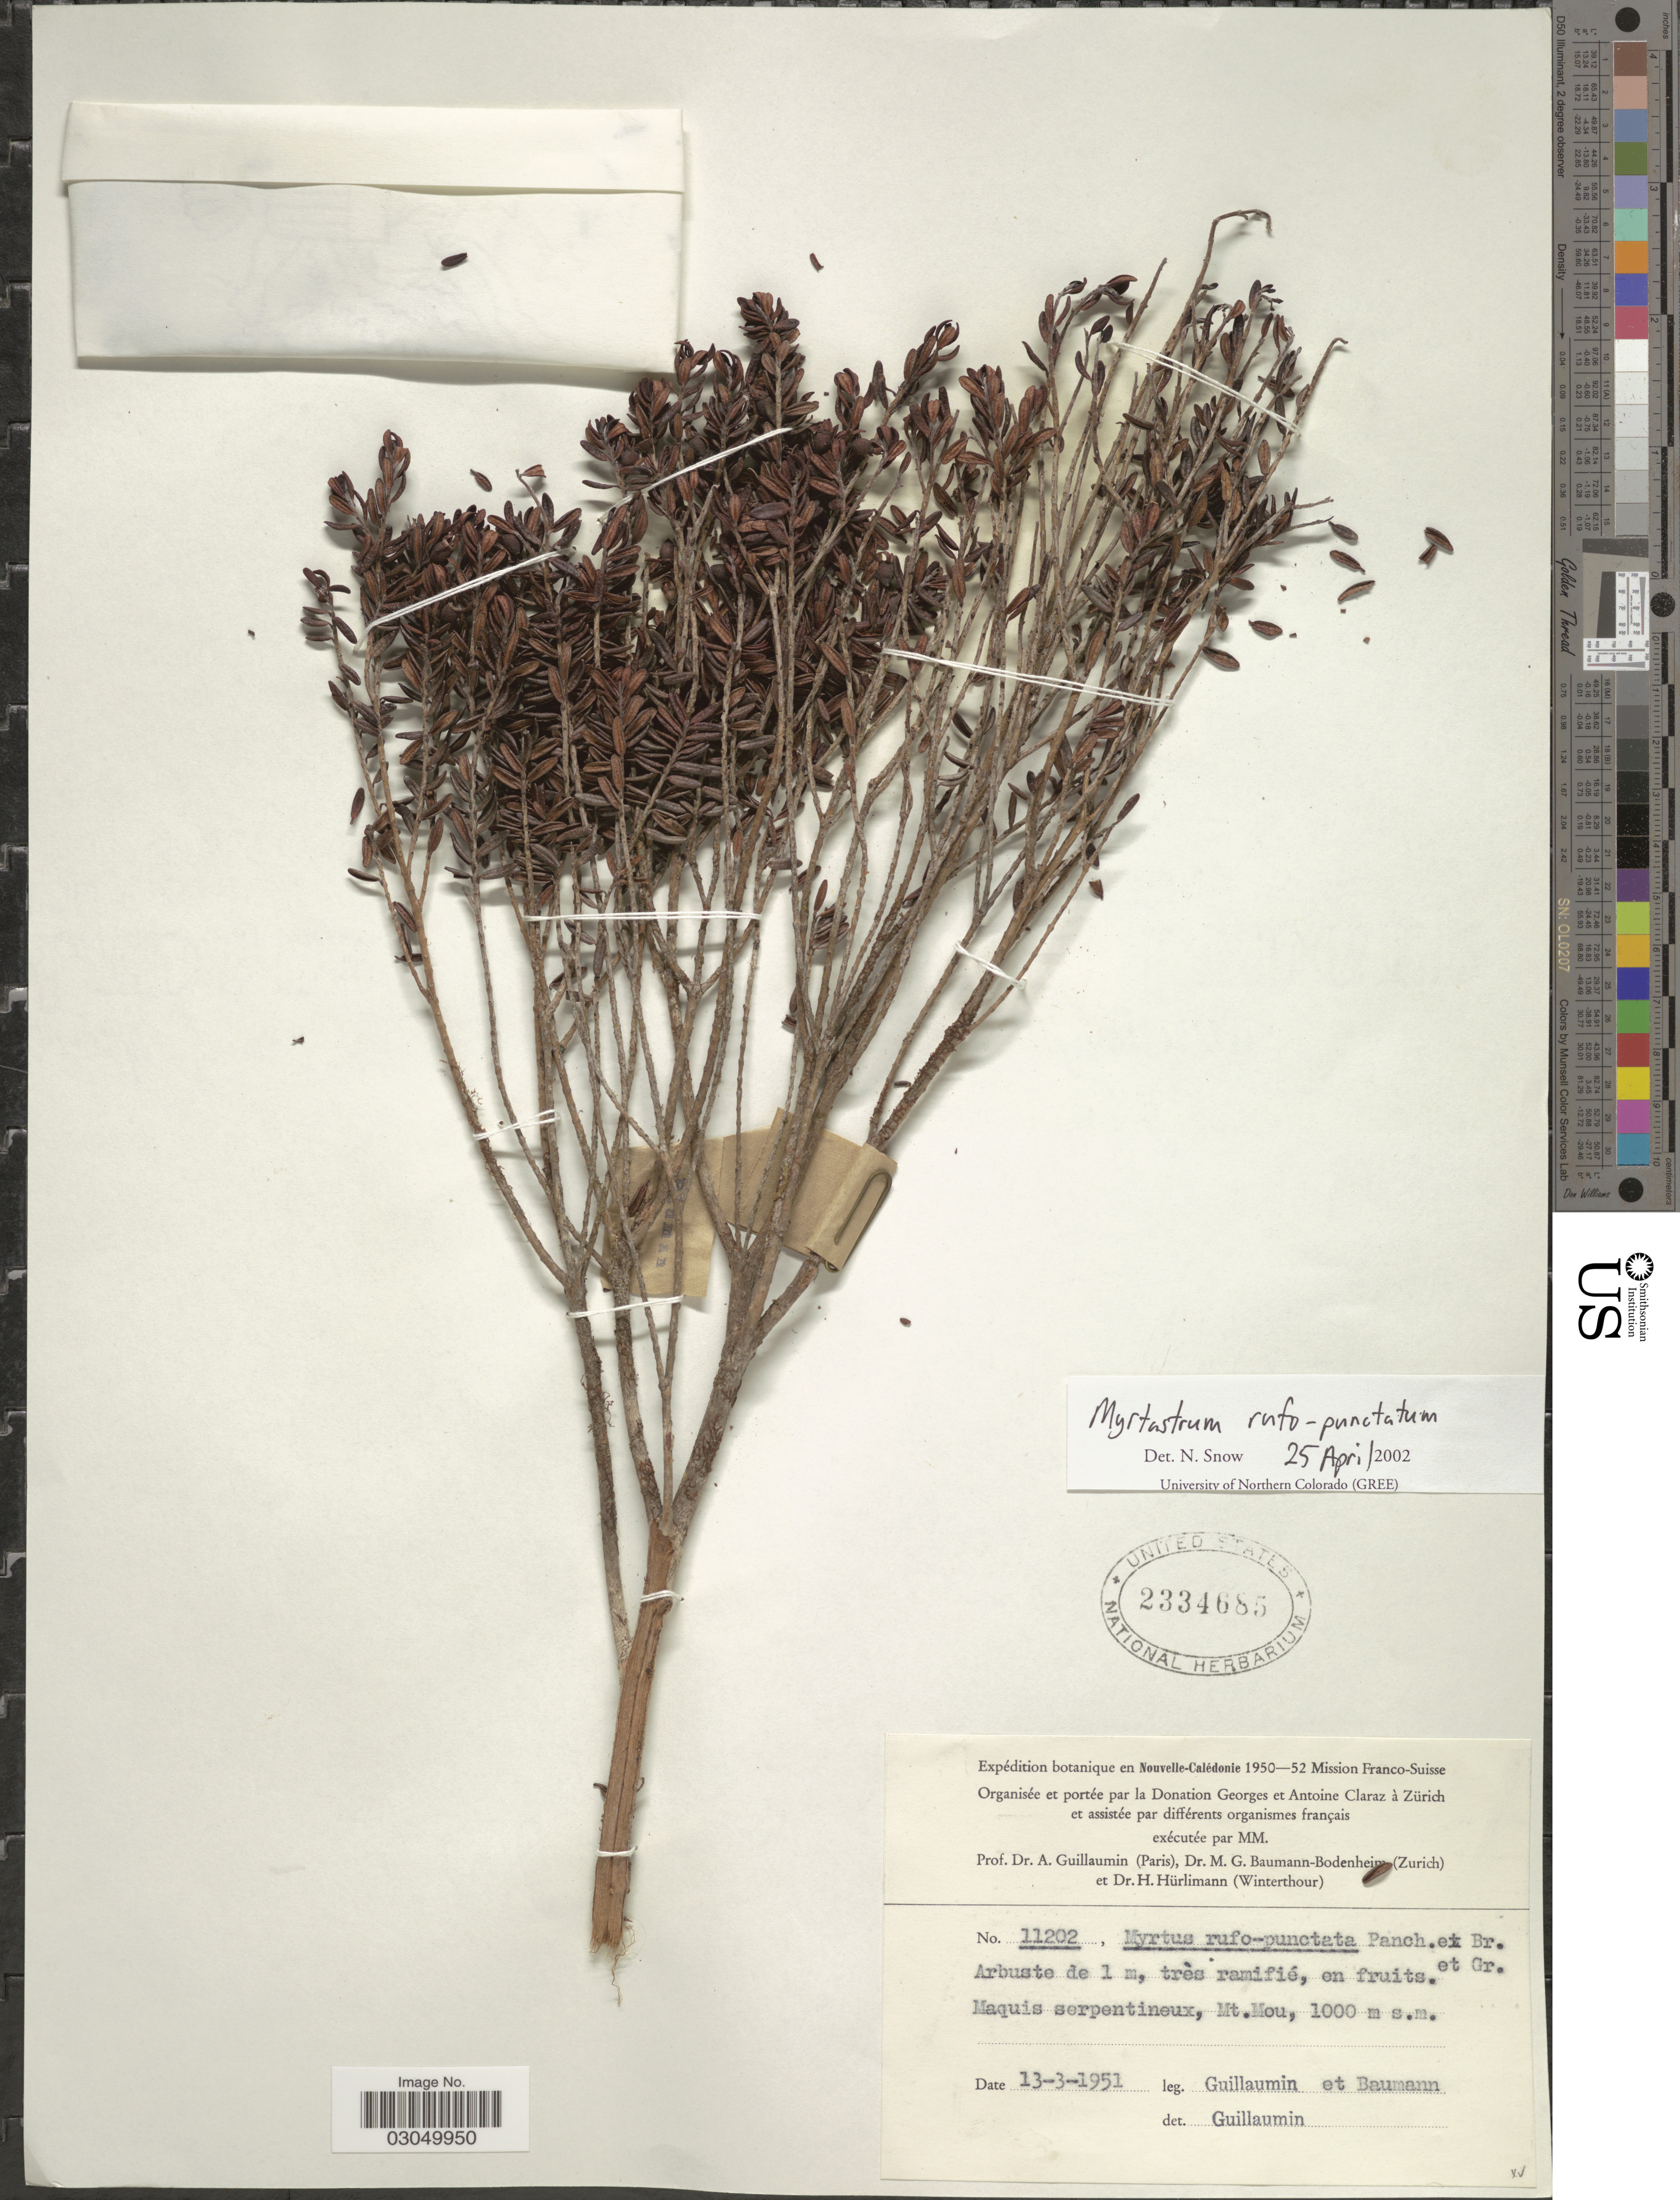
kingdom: Plantae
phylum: Tracheophyta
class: Magnoliopsida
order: Myrtales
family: Myrtaceae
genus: Myrtastrum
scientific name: Myrtastrum rufopunctatum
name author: (Pancher ex Brongn. & Gris) Burret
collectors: A. Guillaumin & M. G. Baumann-Bodenheim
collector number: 11202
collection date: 1951-03-13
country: New Caledonia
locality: En Nouvelle-Calédonie. Maquis serpentineux, Mt. Mou.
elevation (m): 1000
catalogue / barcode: US 2334685